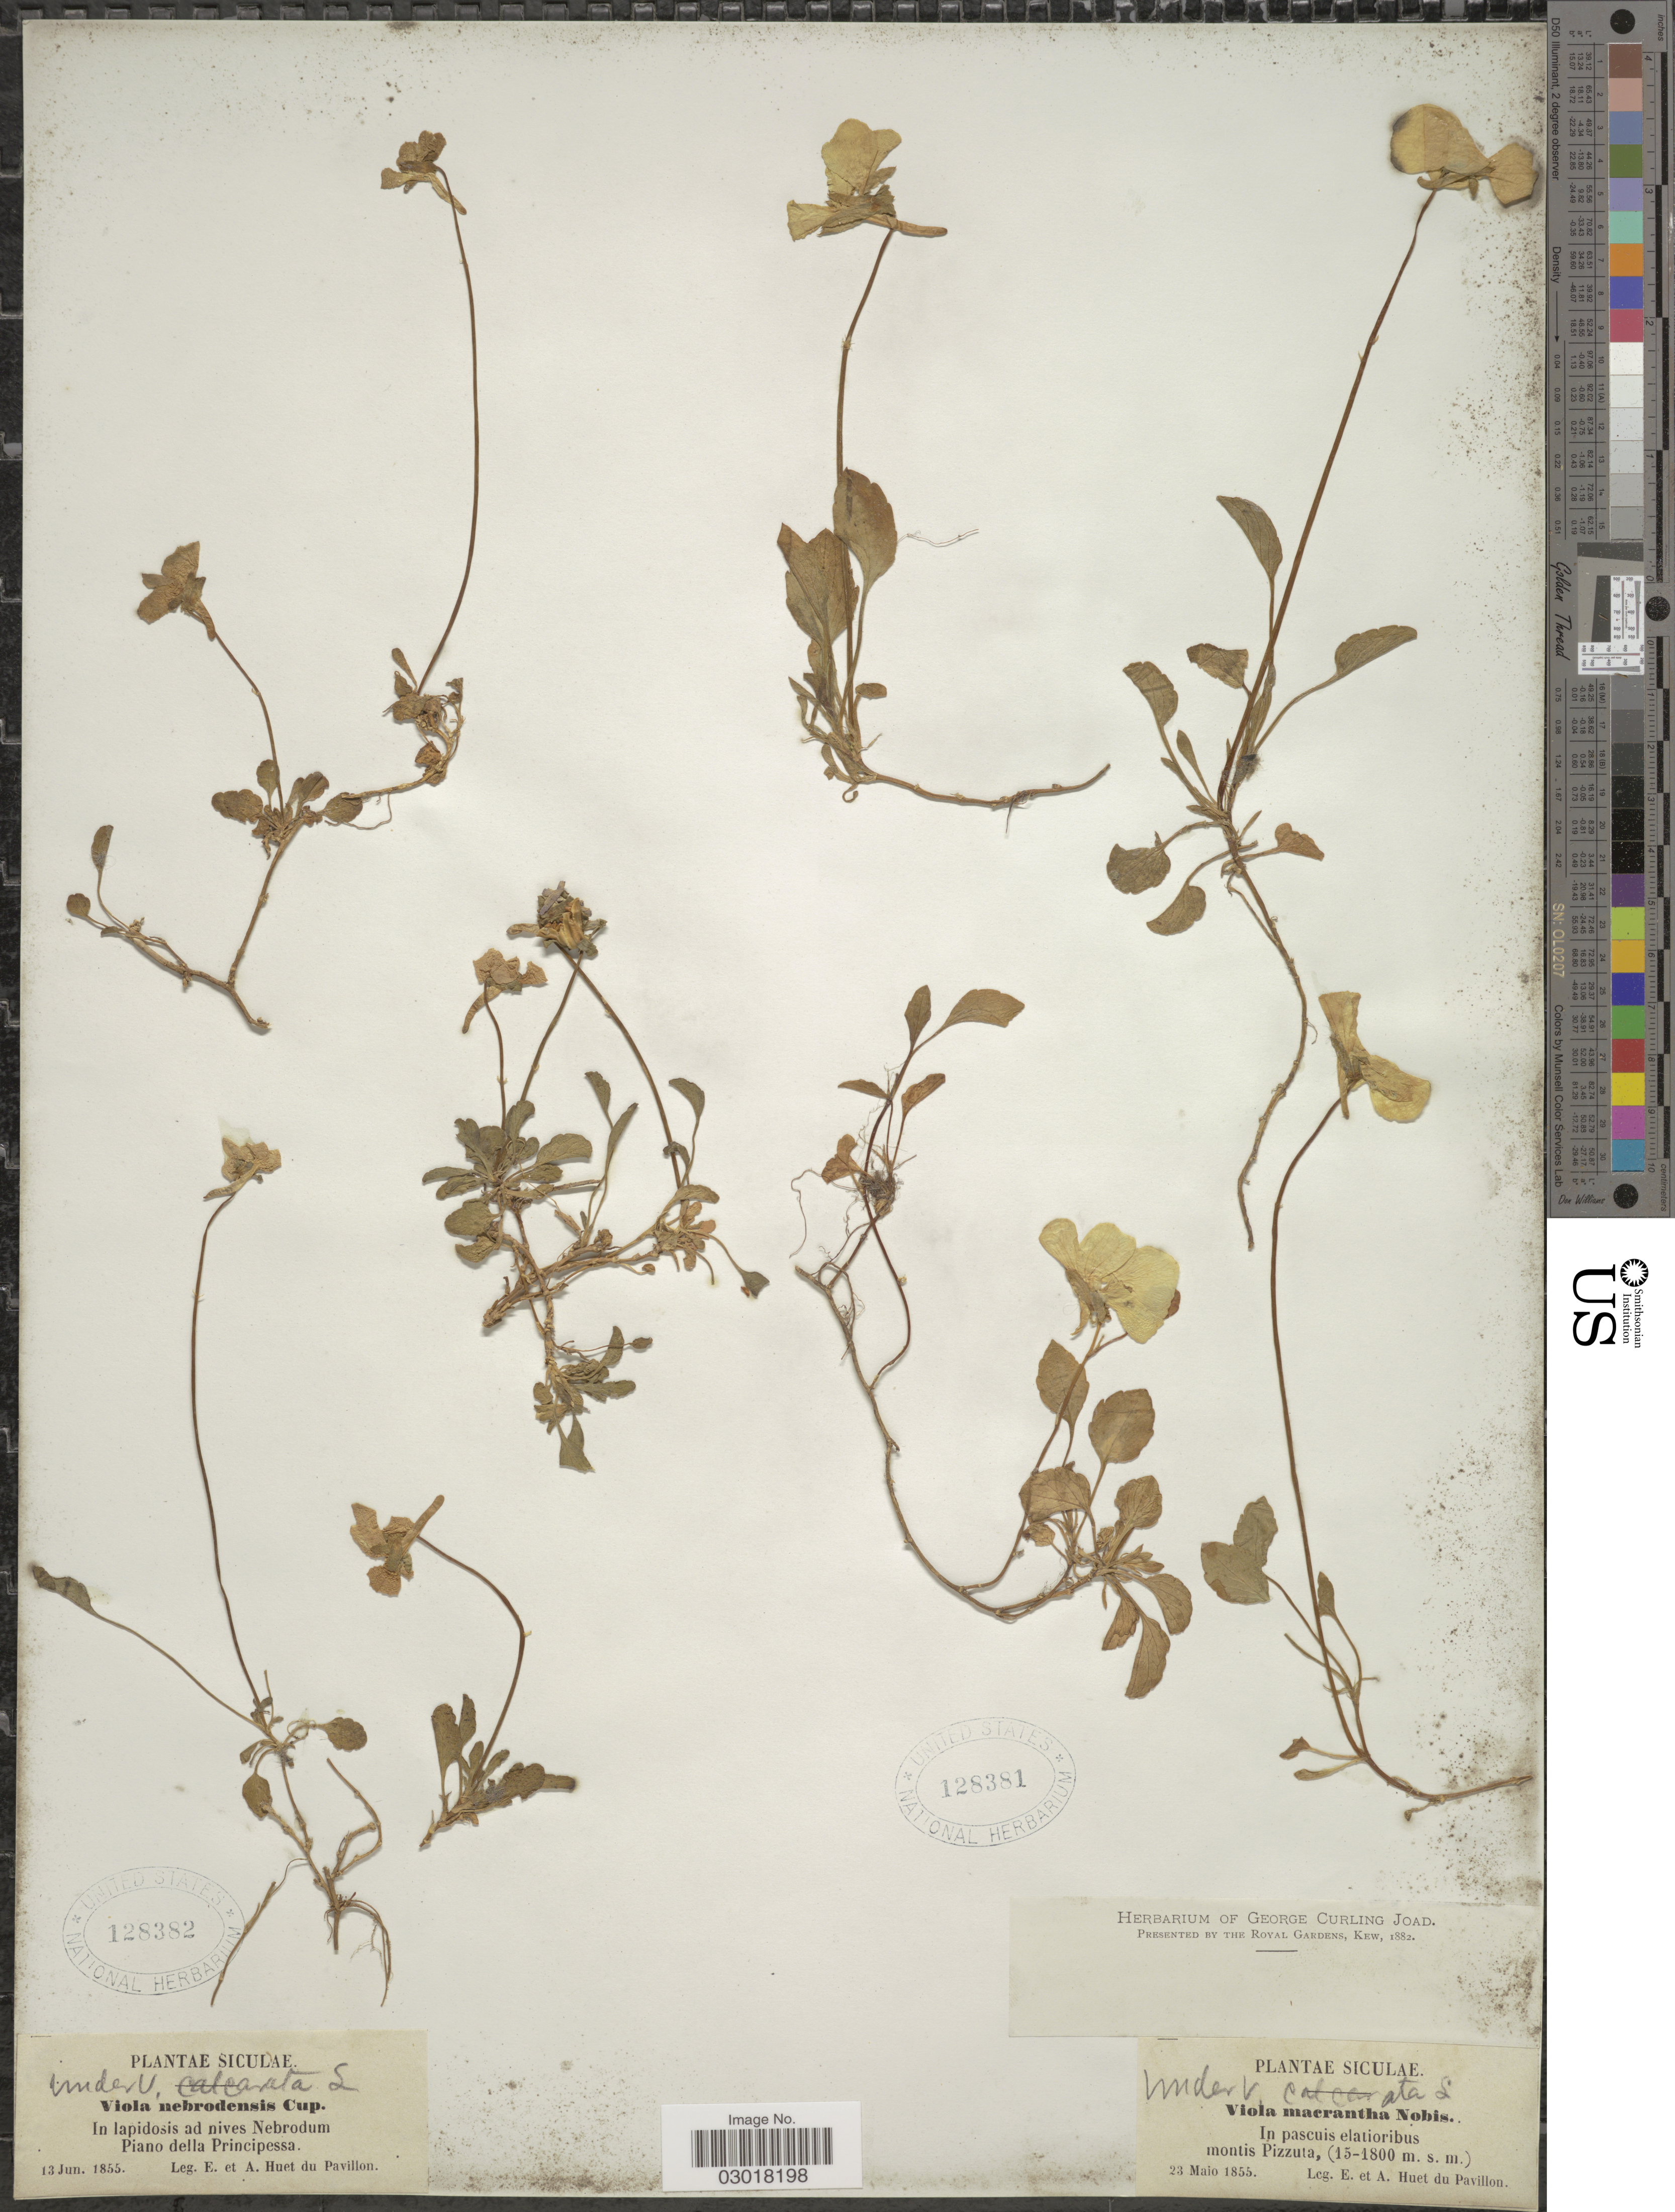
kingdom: Plantae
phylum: Tracheophyta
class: Magnoliopsida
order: Malpighiales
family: Violaceae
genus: Viola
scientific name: Viola calcarata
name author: L.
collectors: E. Huet du Pavillon & A. Huet du Pavillon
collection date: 1855-05-23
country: Italy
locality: Siculae. In pascuis elatioribus montis Pizzuta.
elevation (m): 1500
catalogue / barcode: US 128381